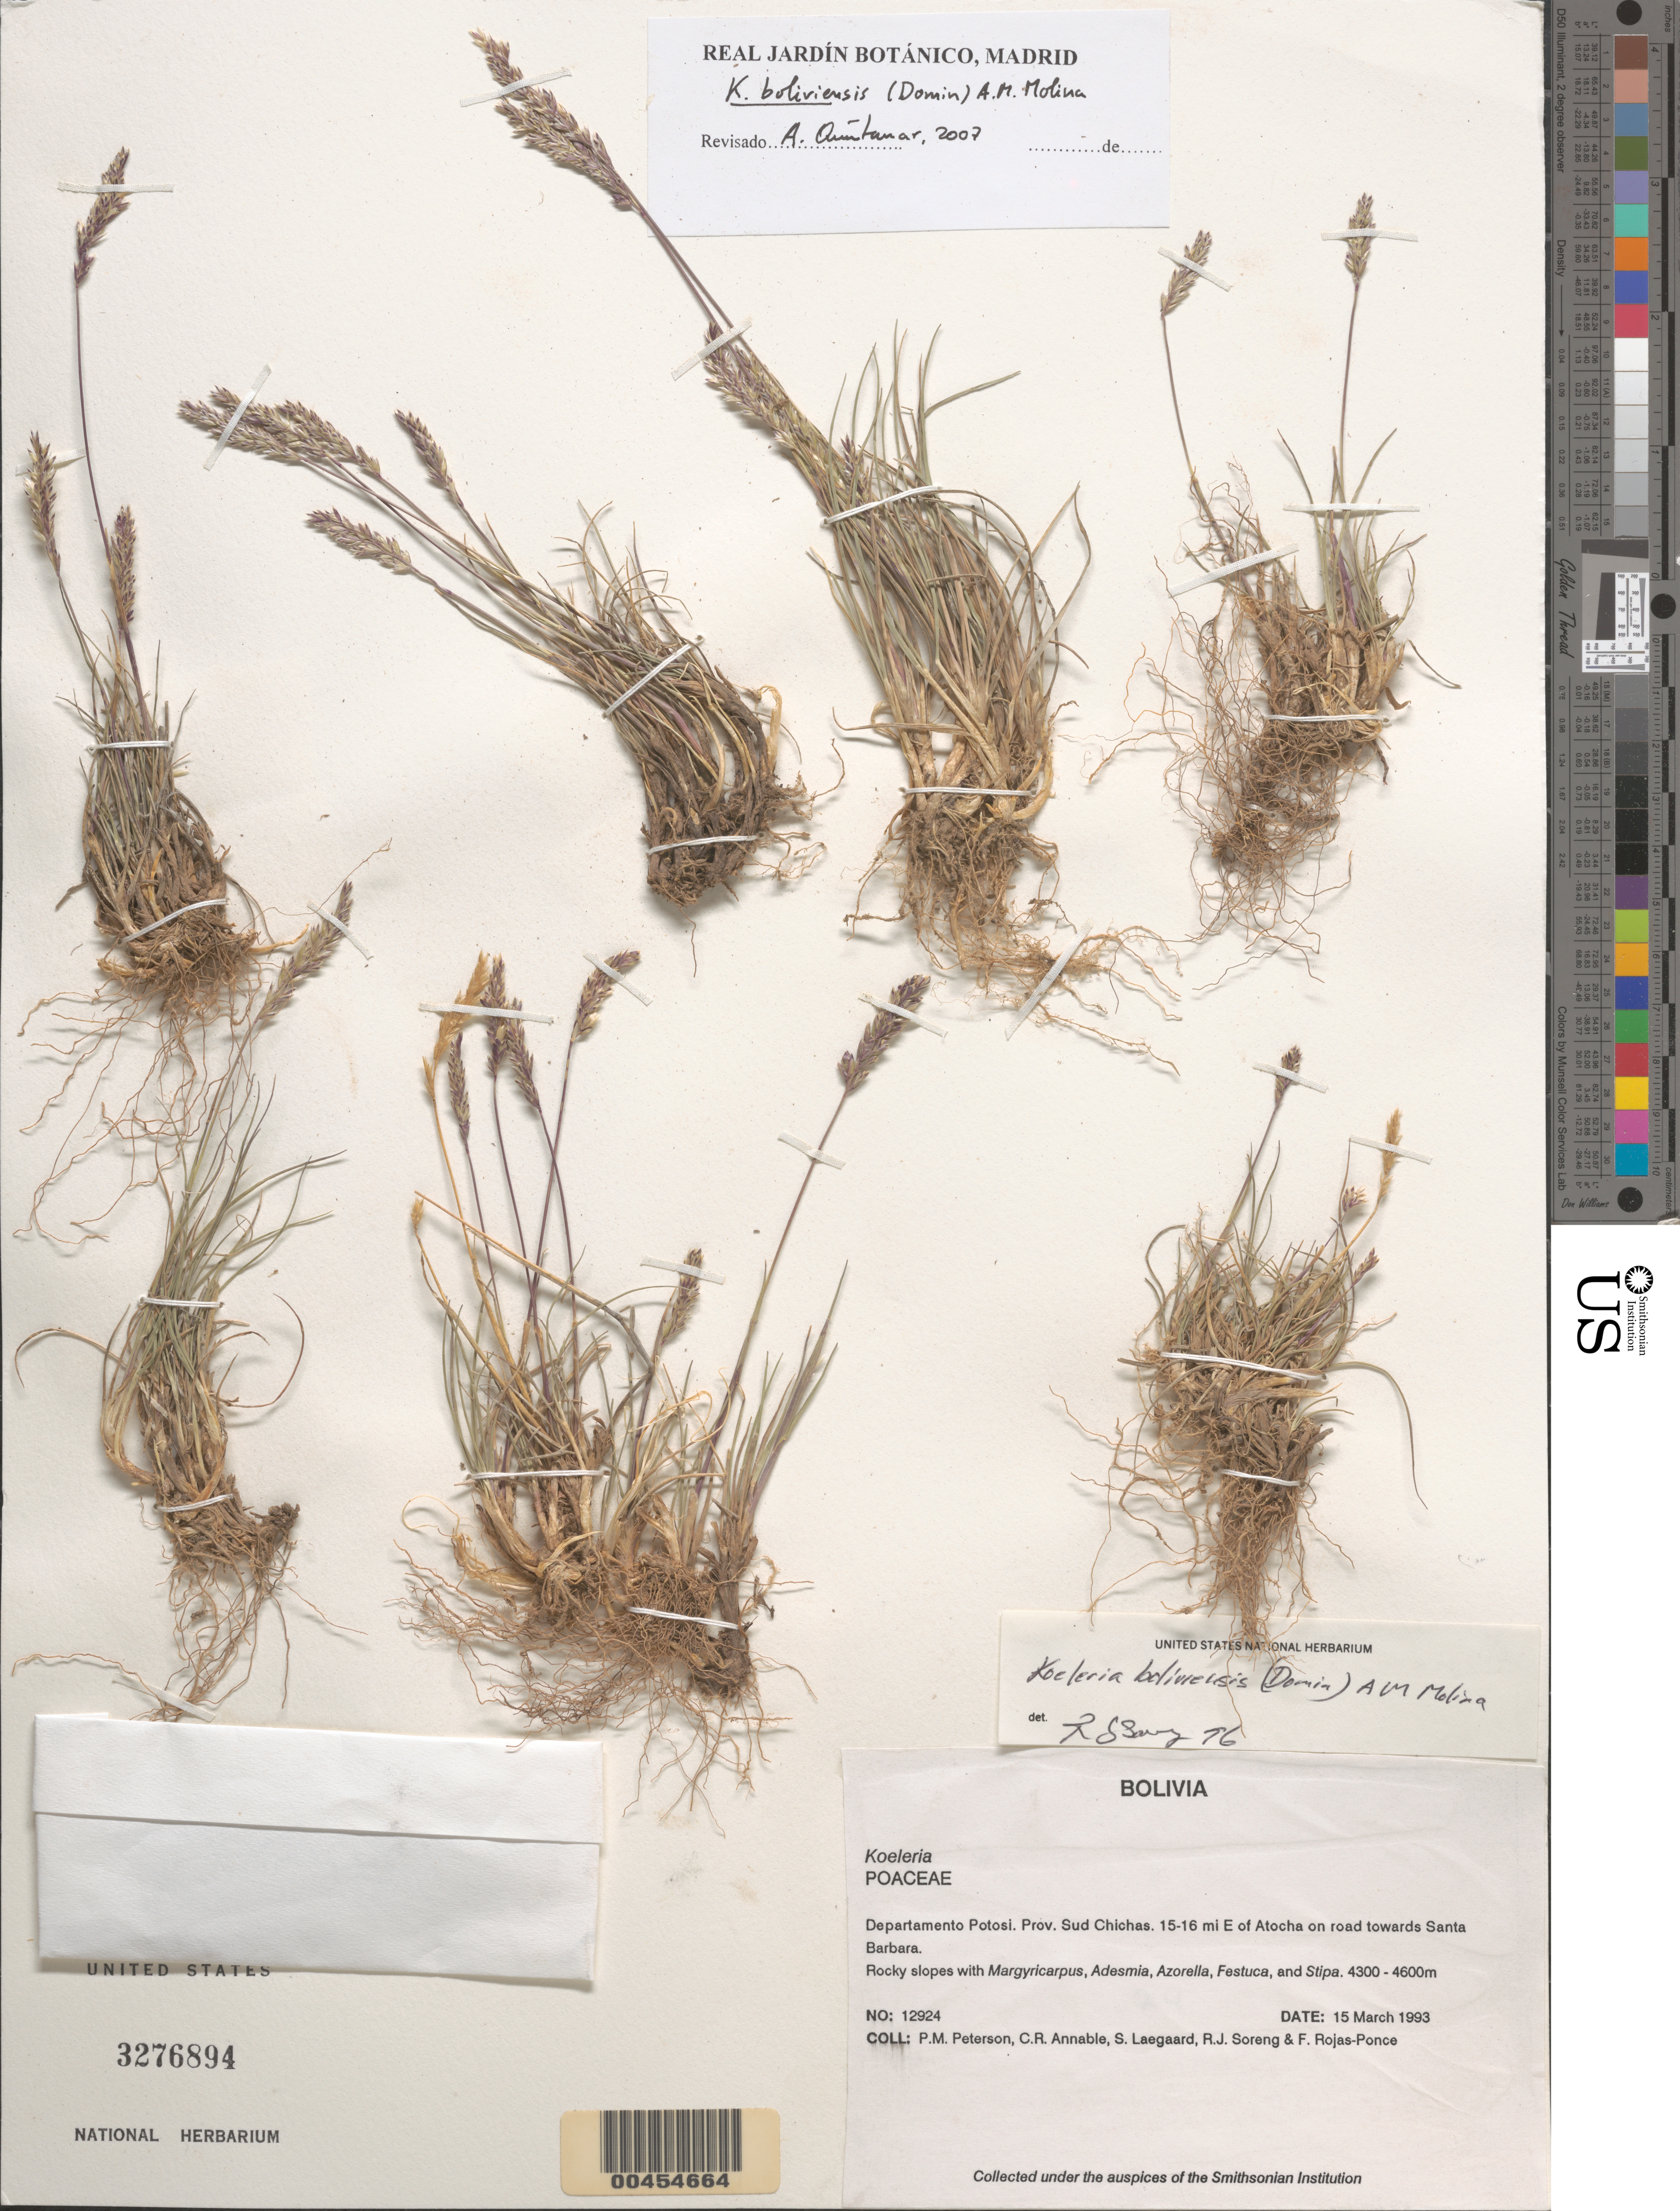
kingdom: Plantae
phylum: Tracheophyta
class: Liliopsida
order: Poales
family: Poaceae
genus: Koeleria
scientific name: Koeleria boliviensis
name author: (Domin) A.M. Molina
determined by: Soreng, Robert J., Research Associate (BOT), Smithsonian Institution - National Museum of Natural History (UNITED STATES)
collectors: P. M. Peterson, C. R. Annable, S. Lægaard, R. J. Soreng & F. Rojas-Ponce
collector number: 12924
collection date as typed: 15 Mar 1993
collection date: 1993-03-15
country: Bolivia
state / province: Potosí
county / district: Sud Chichas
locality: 15-16 mi E of Atocha on road towards Santa Barbara.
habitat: Rocky slopes with Margyricarpus, Adesmia, Azorella, Festuca, and Stipa.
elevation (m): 4300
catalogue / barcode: US 3276894